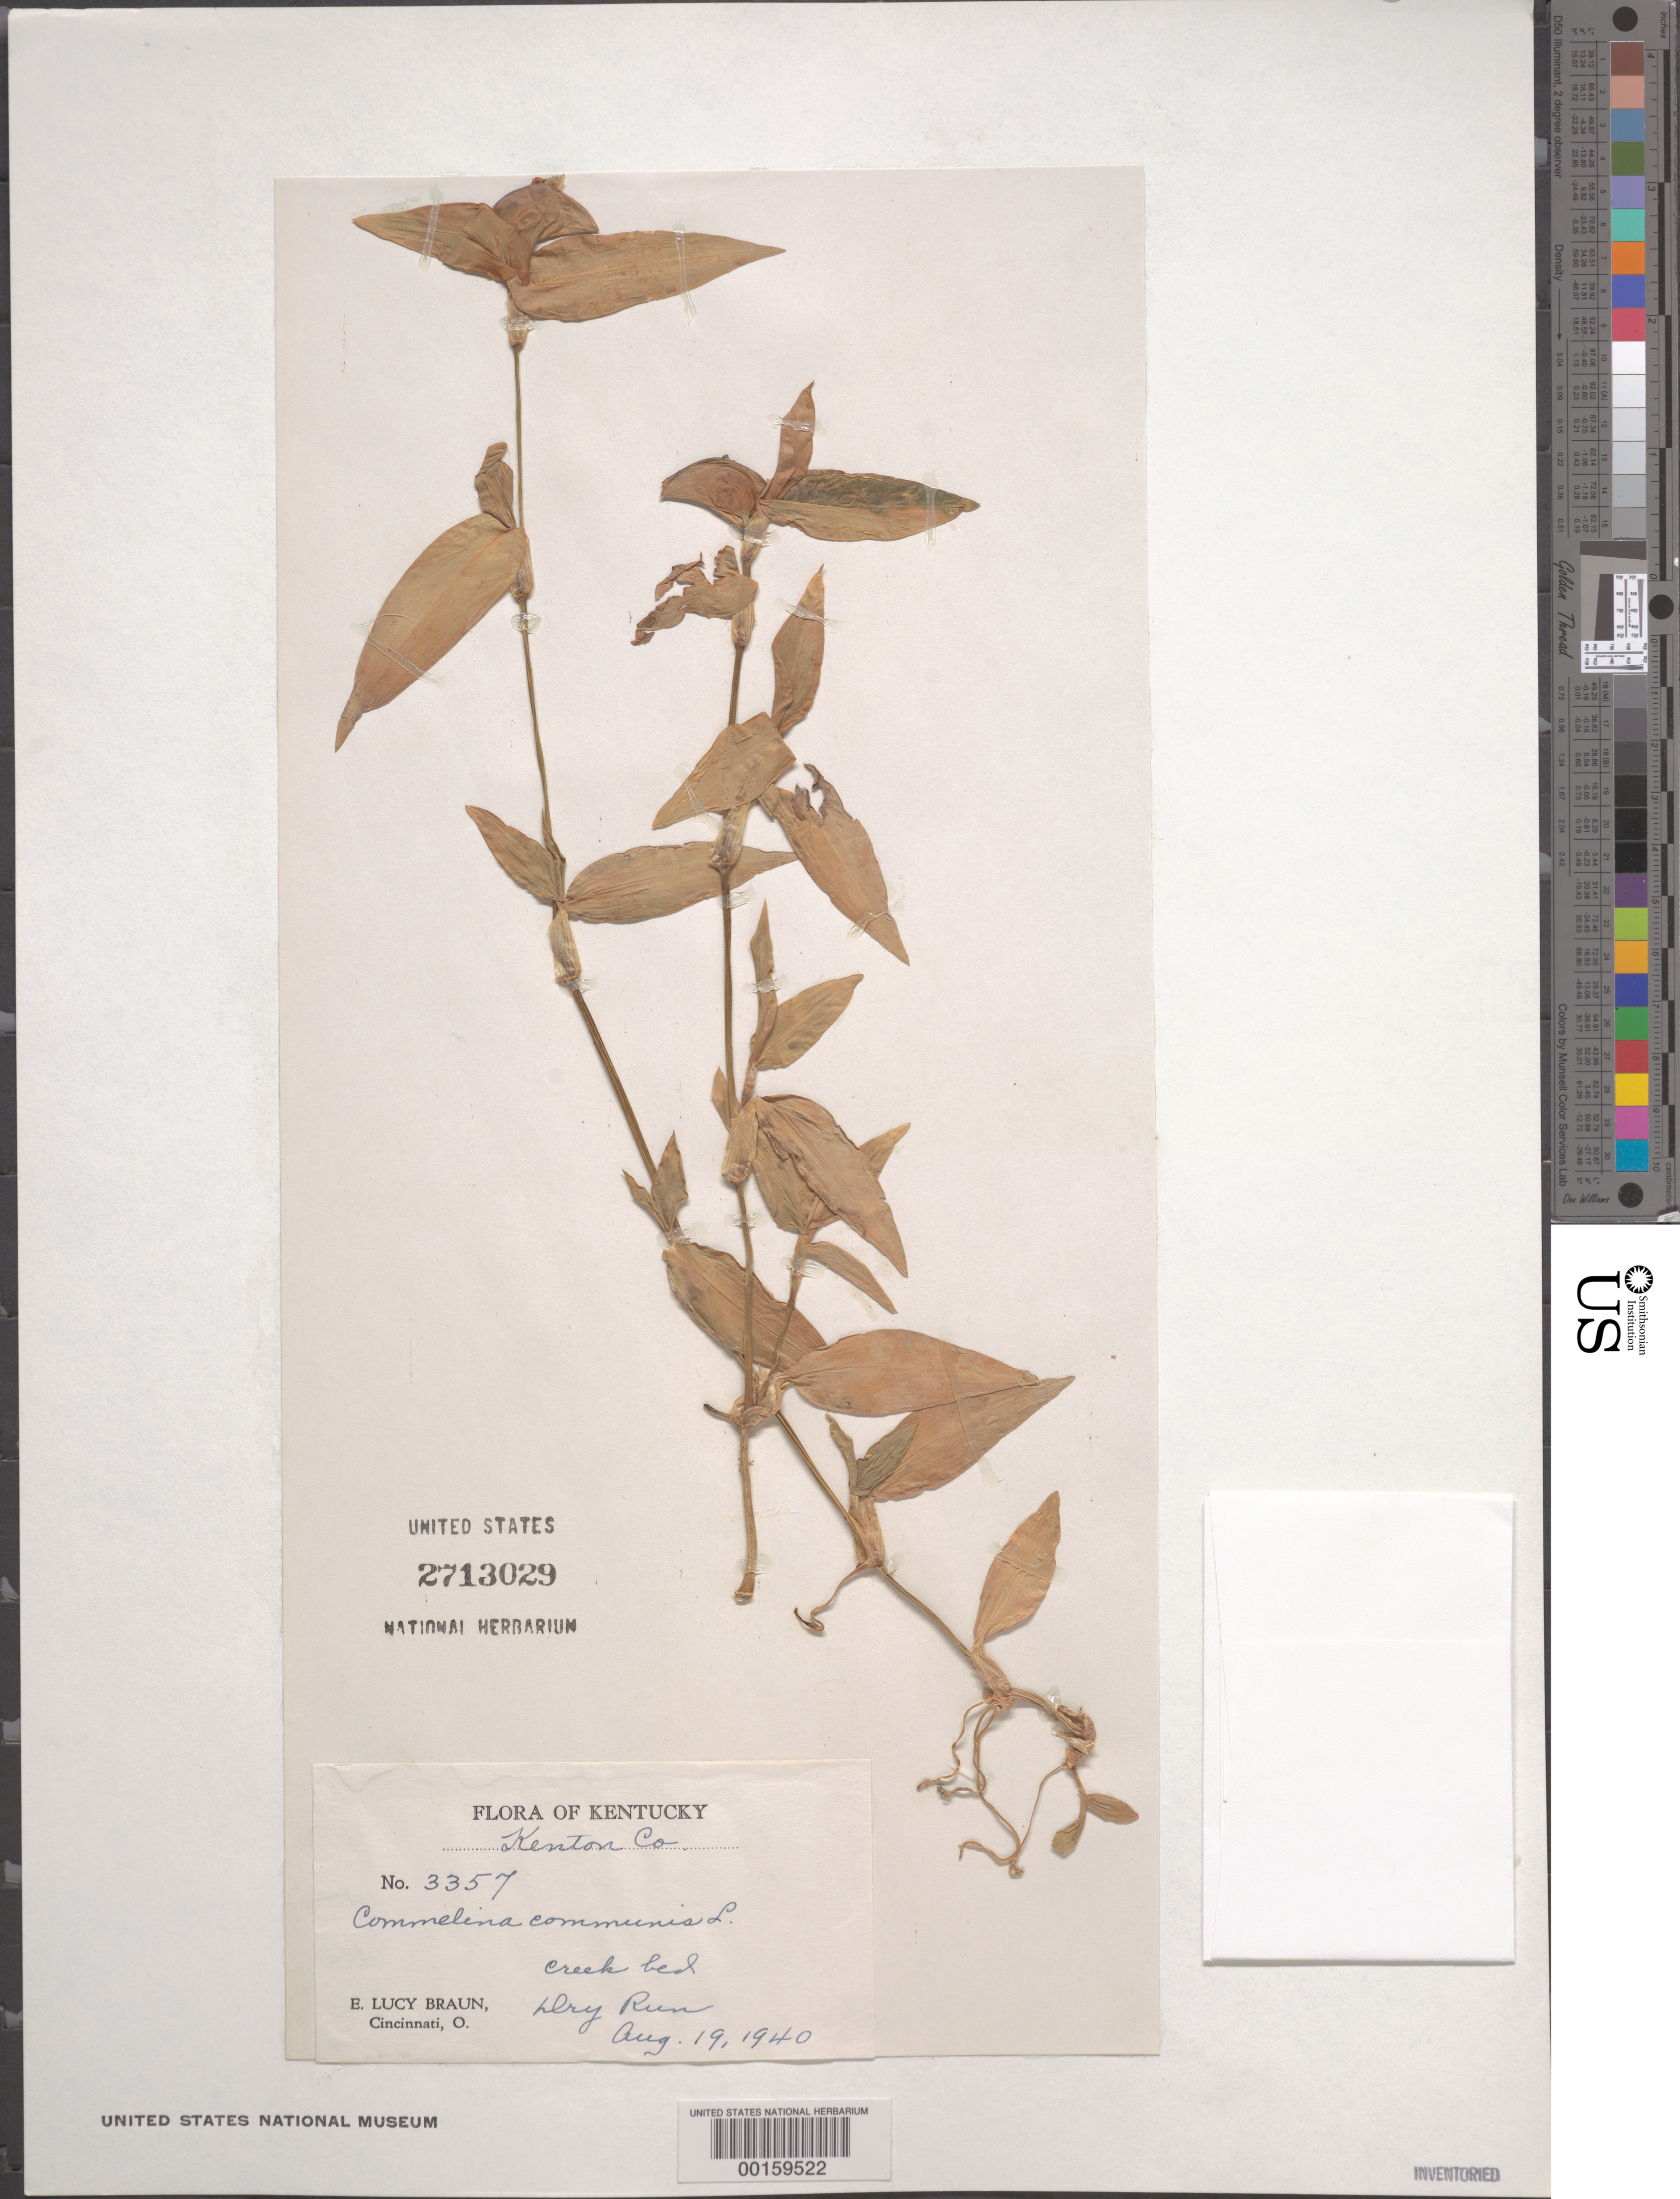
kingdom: Plantae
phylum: Tracheophyta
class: Liliopsida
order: Commelinales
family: Commelinaceae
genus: Commelina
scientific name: Commelina communis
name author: L.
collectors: E. L. Braun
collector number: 3357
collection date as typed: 19 Aug 1940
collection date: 1940-08-19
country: United States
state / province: Kentucky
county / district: Kenton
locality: Dry run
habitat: Creek bed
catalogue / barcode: US 2713029